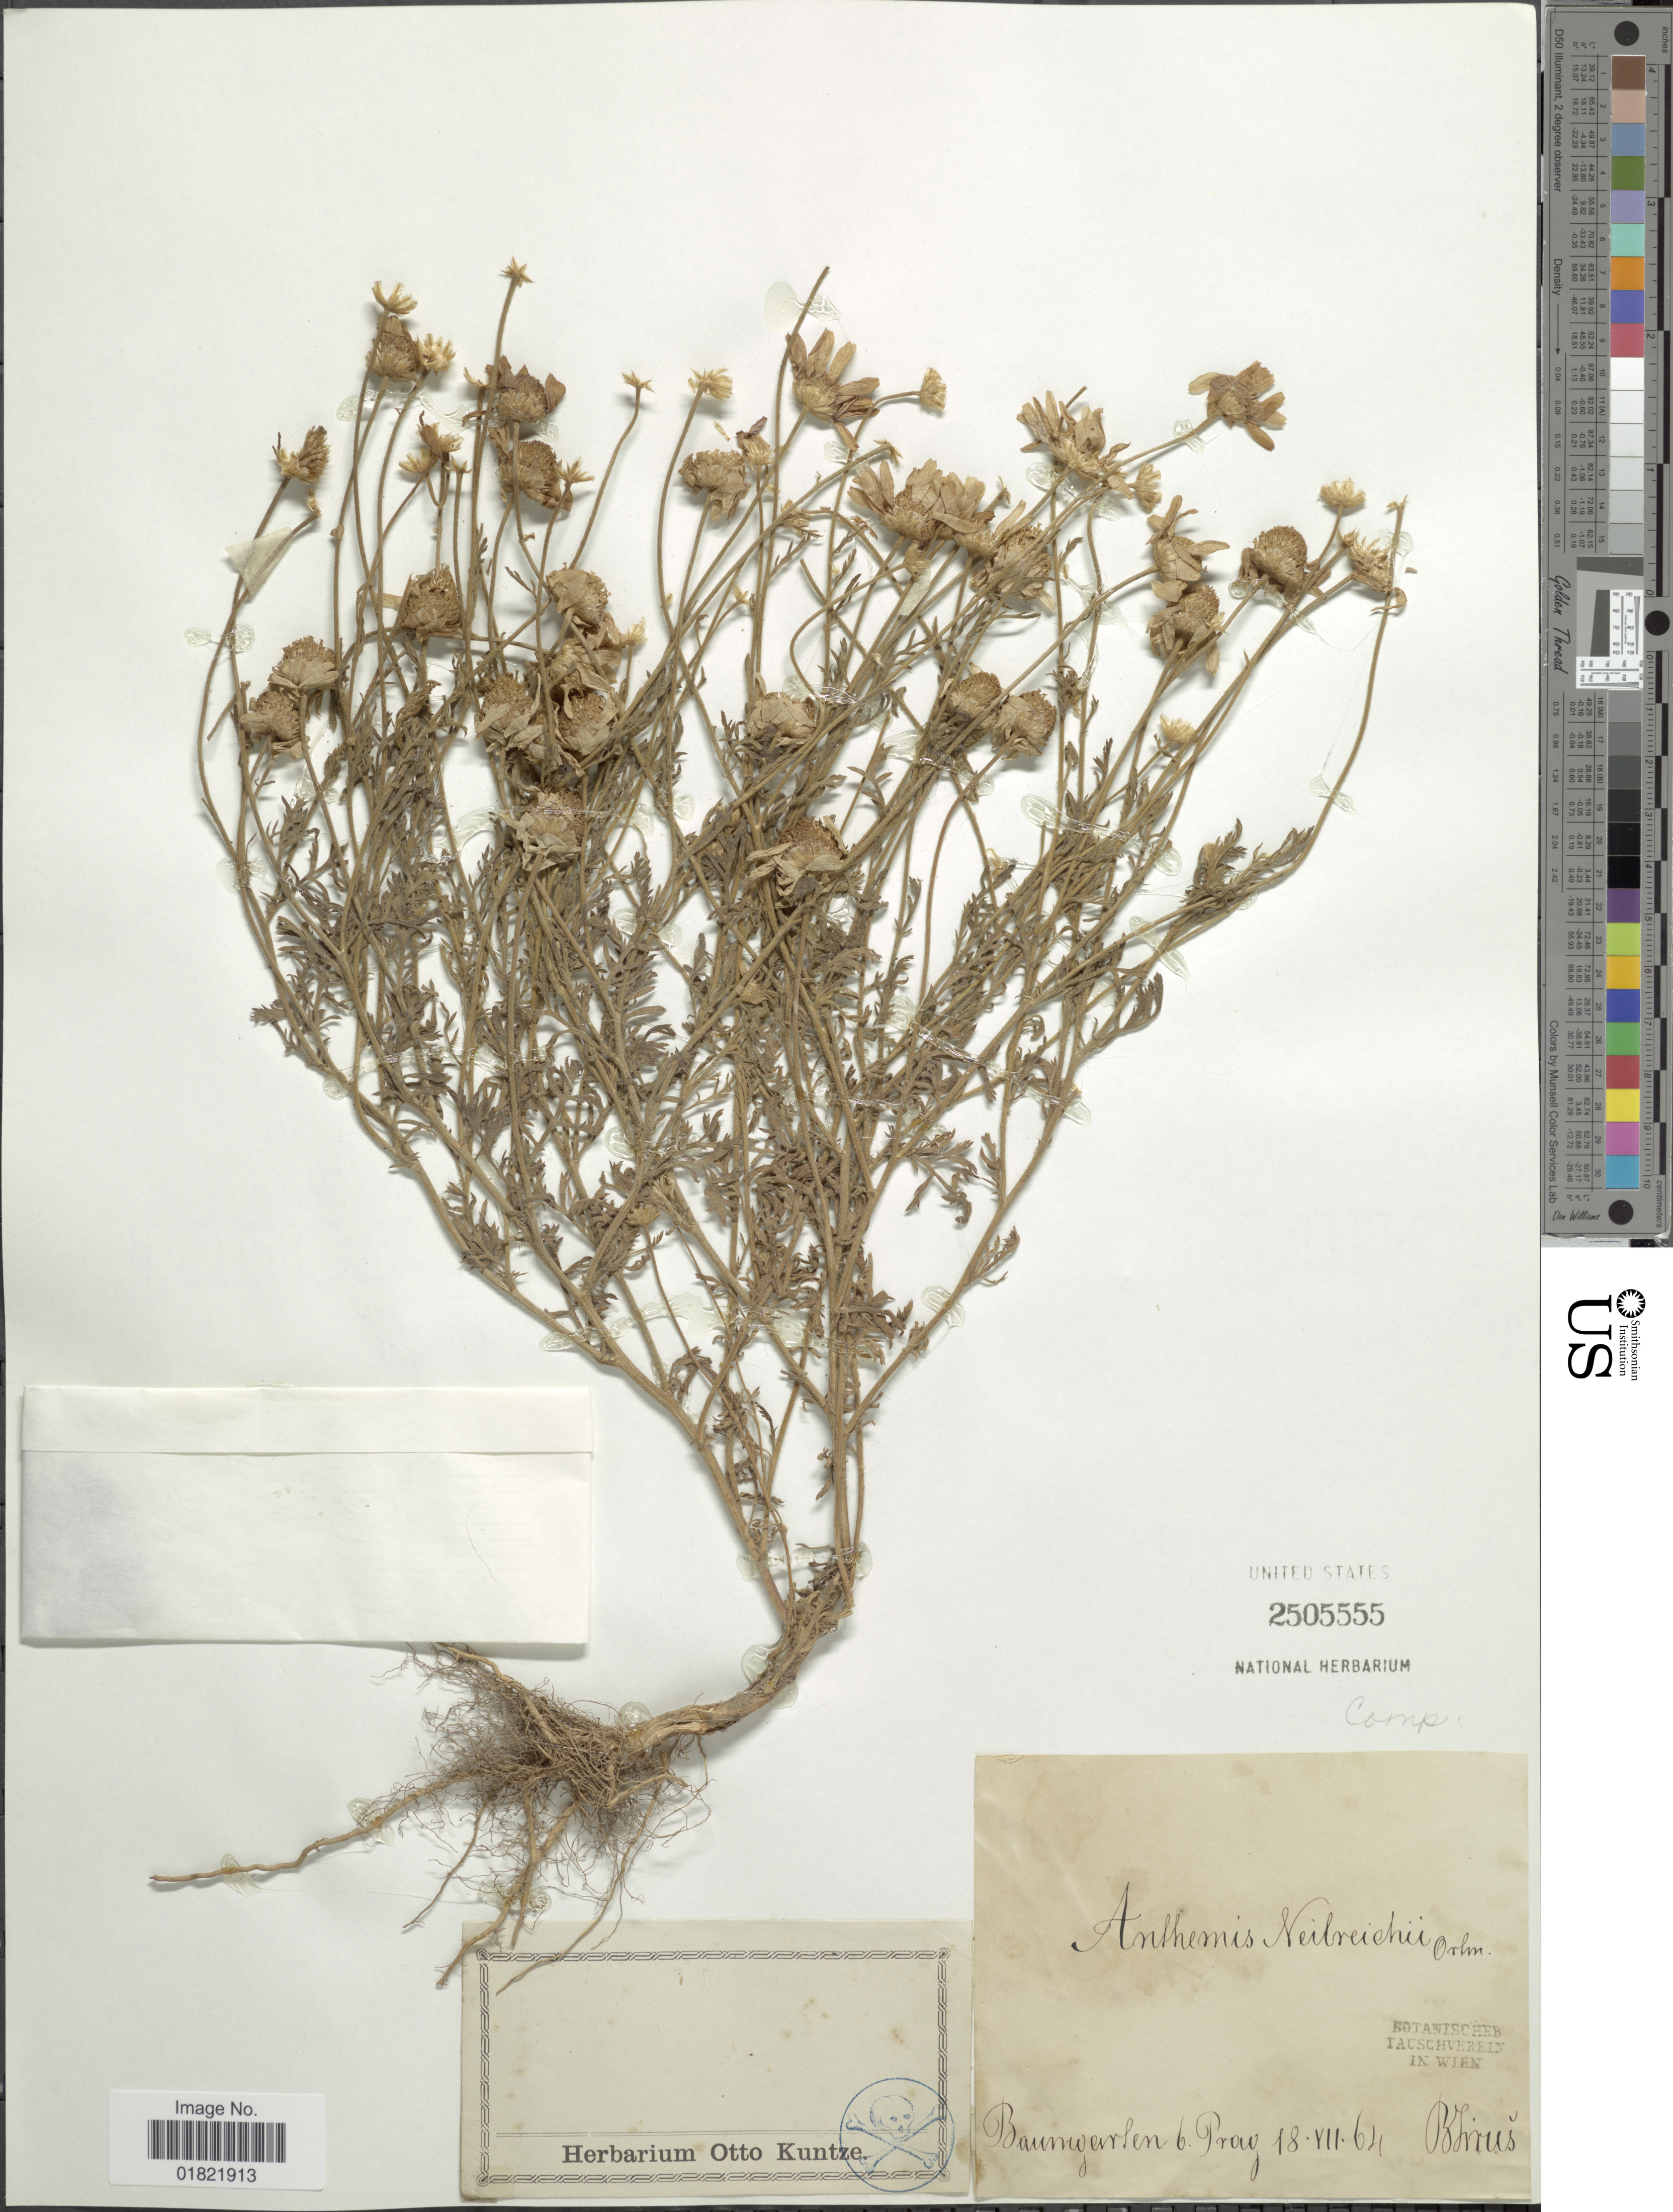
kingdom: Plantae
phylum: Tracheophyta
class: Magnoliopsida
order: Asterales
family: Asteraceae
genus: Anthemis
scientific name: Anthemis neilreichii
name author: J. Ortmann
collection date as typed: Transcribed d/m/y: 18/7/64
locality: Boumgarten b. Pray [interpreted]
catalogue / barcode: US 2505555